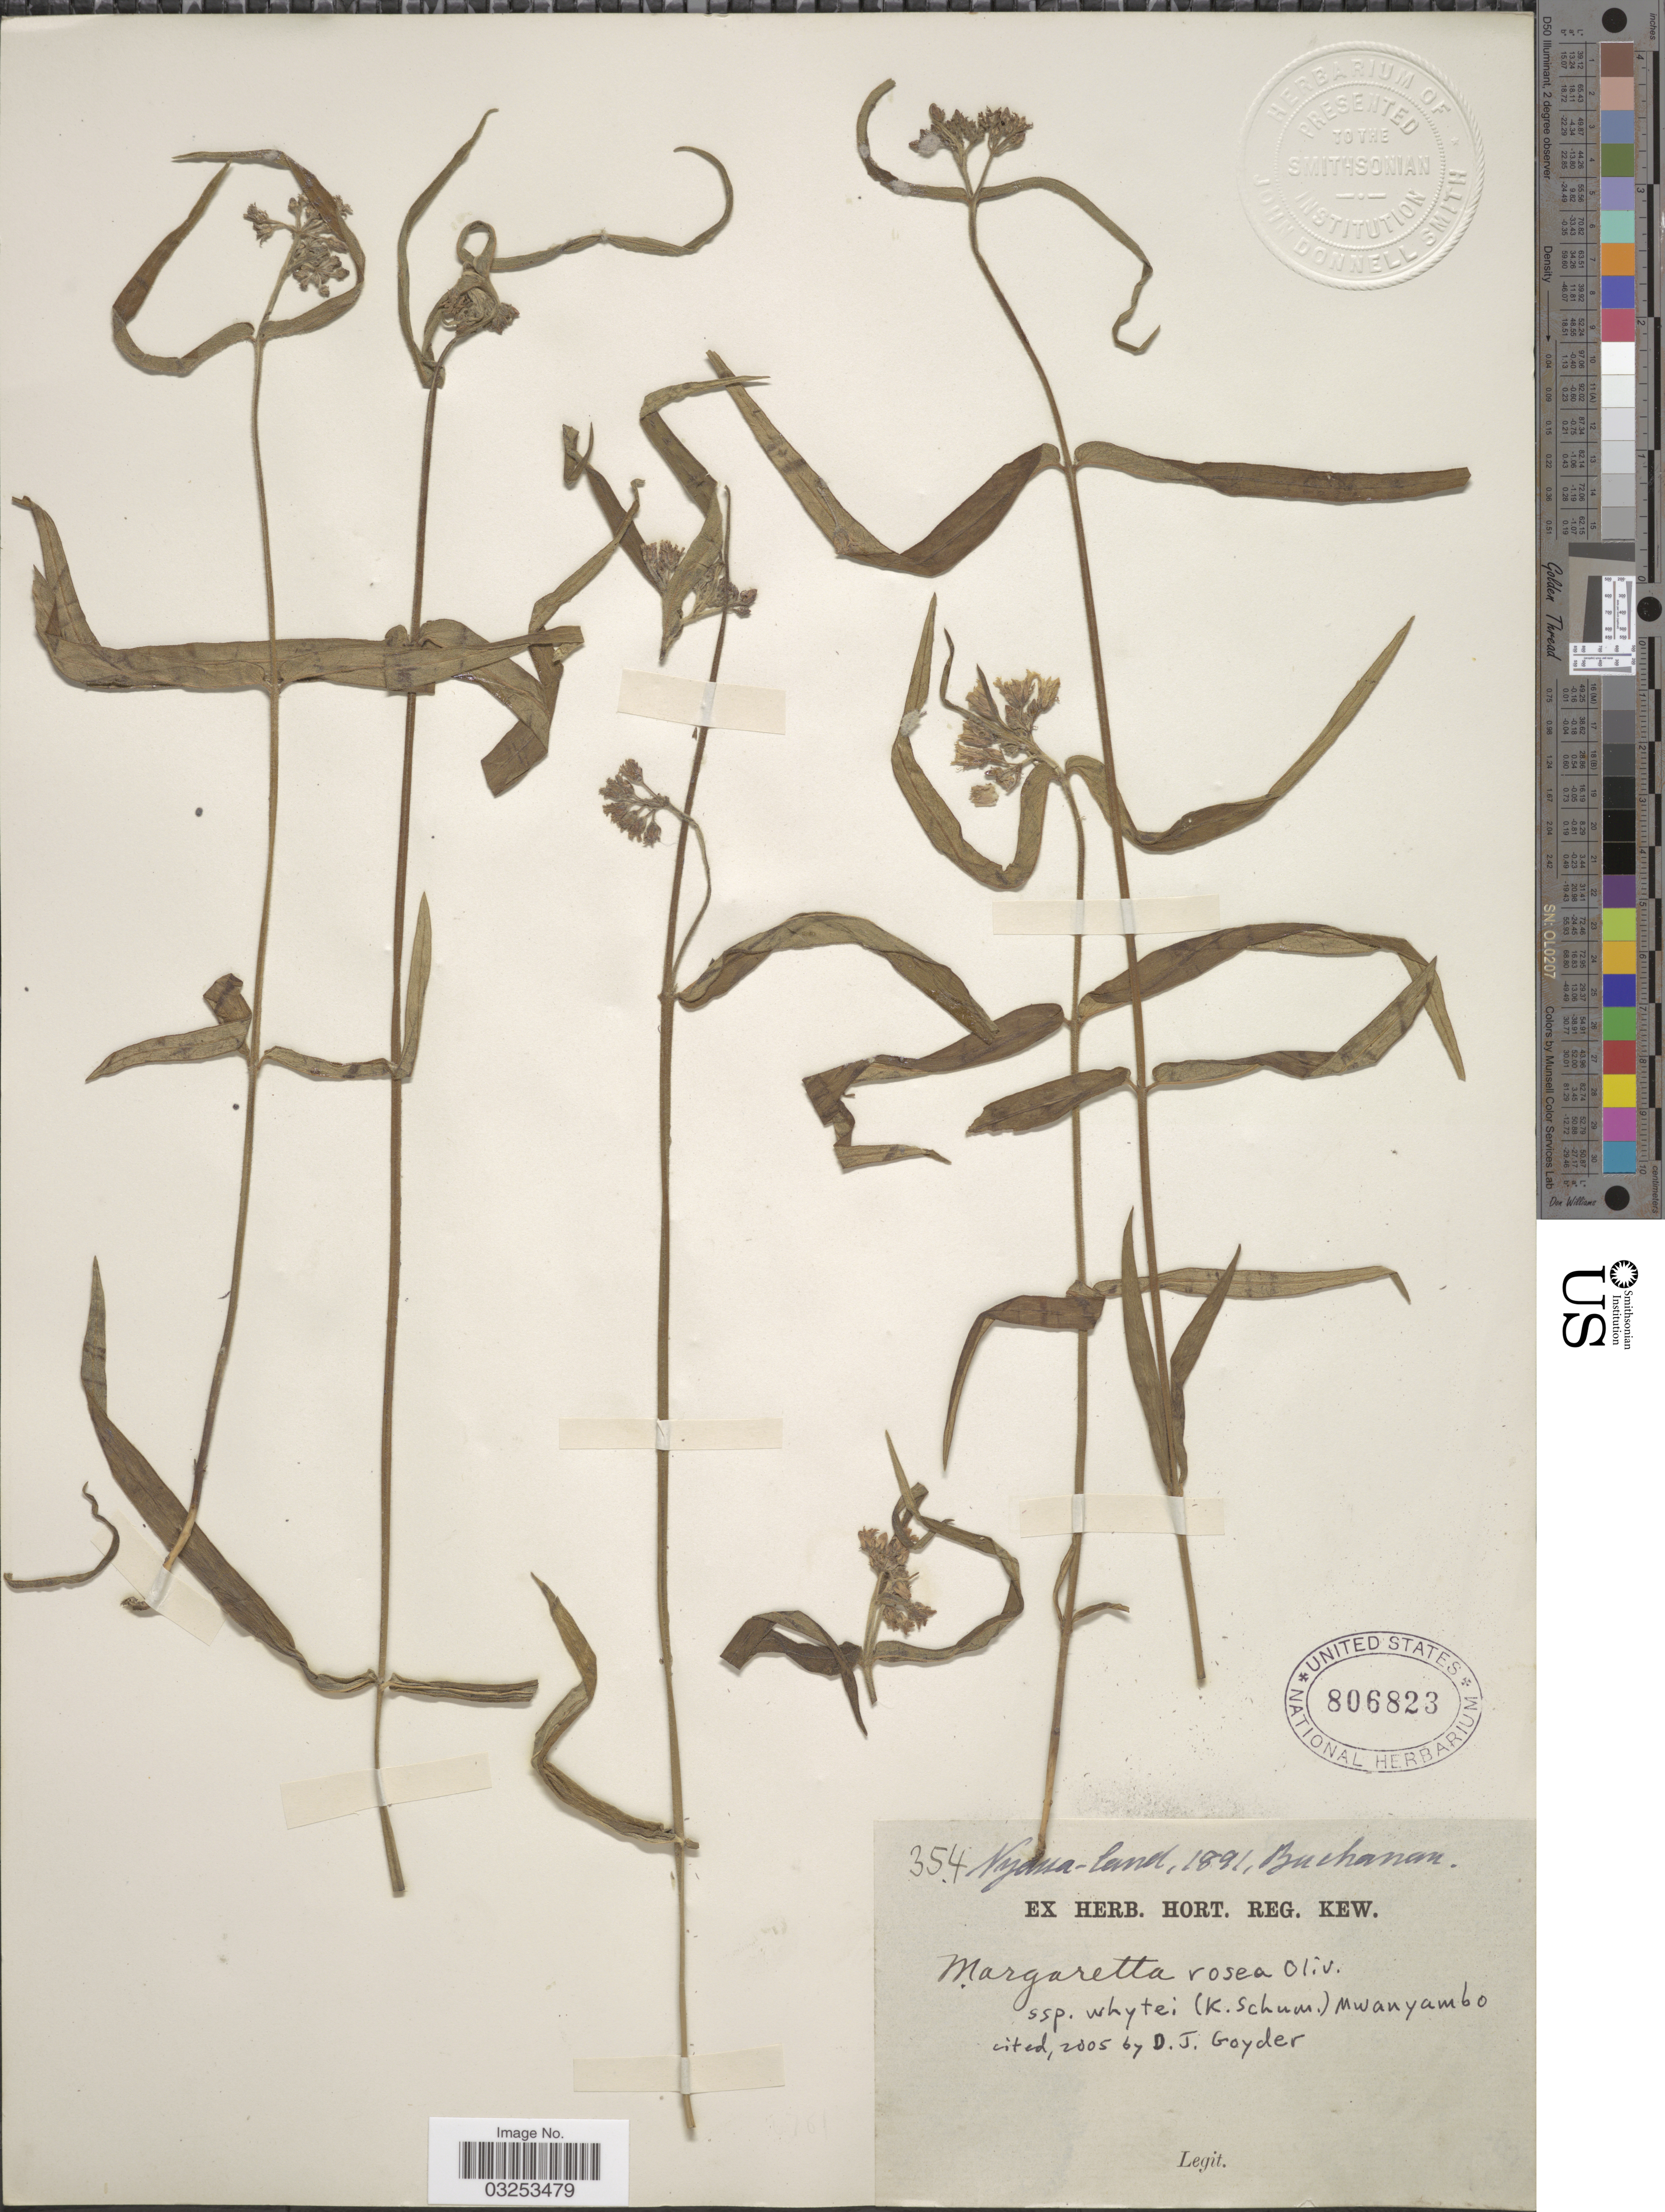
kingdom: Plantae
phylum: Tracheophyta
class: Magnoliopsida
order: Gentianales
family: Apocynaceae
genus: Margaretta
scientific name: Margaretta rosea subsp. whytei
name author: (K. Schum.) Mwany.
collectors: Buchanan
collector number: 354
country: Malawi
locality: Nyassa-land.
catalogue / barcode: US 806823